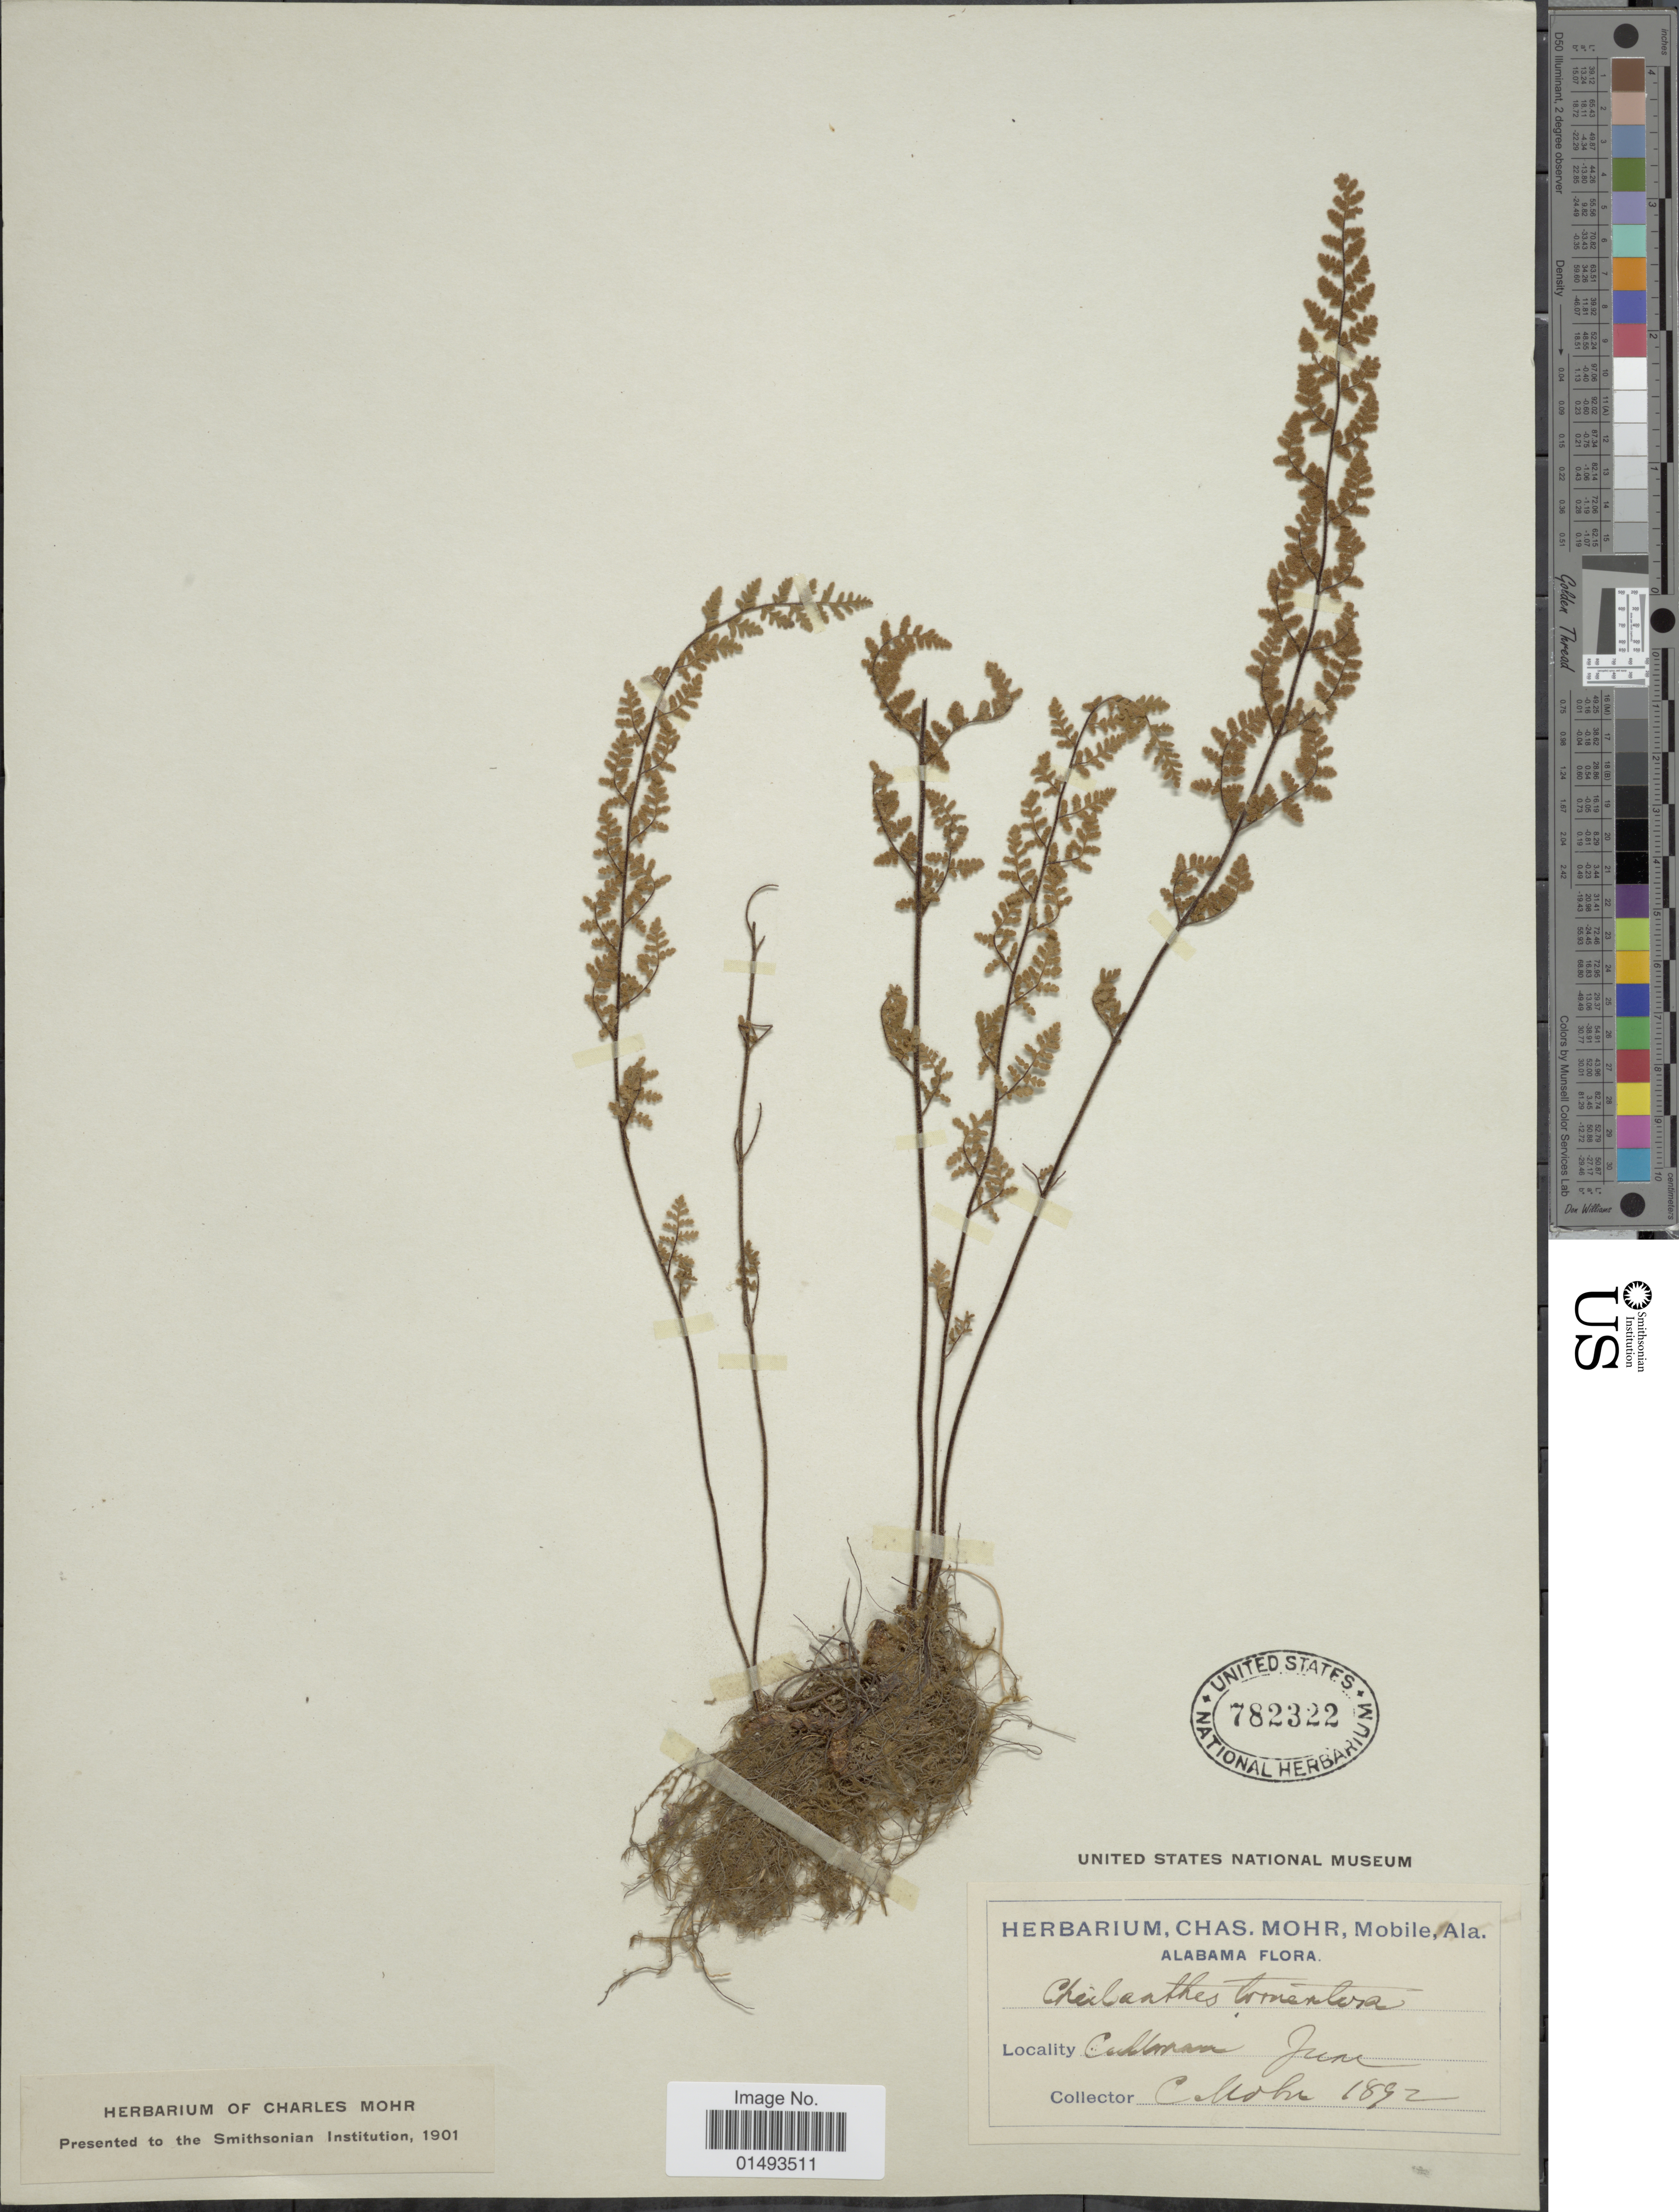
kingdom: Plantae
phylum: Tracheophyta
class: Polypodiopsida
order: Polypodiales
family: Pteridaceae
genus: Myriopteris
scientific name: Myriopteris lanosa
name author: (Michx.) Grusz & Windham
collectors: C. T. Mohr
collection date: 1892-06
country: United States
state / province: Alabama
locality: Cullman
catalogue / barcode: US 782322